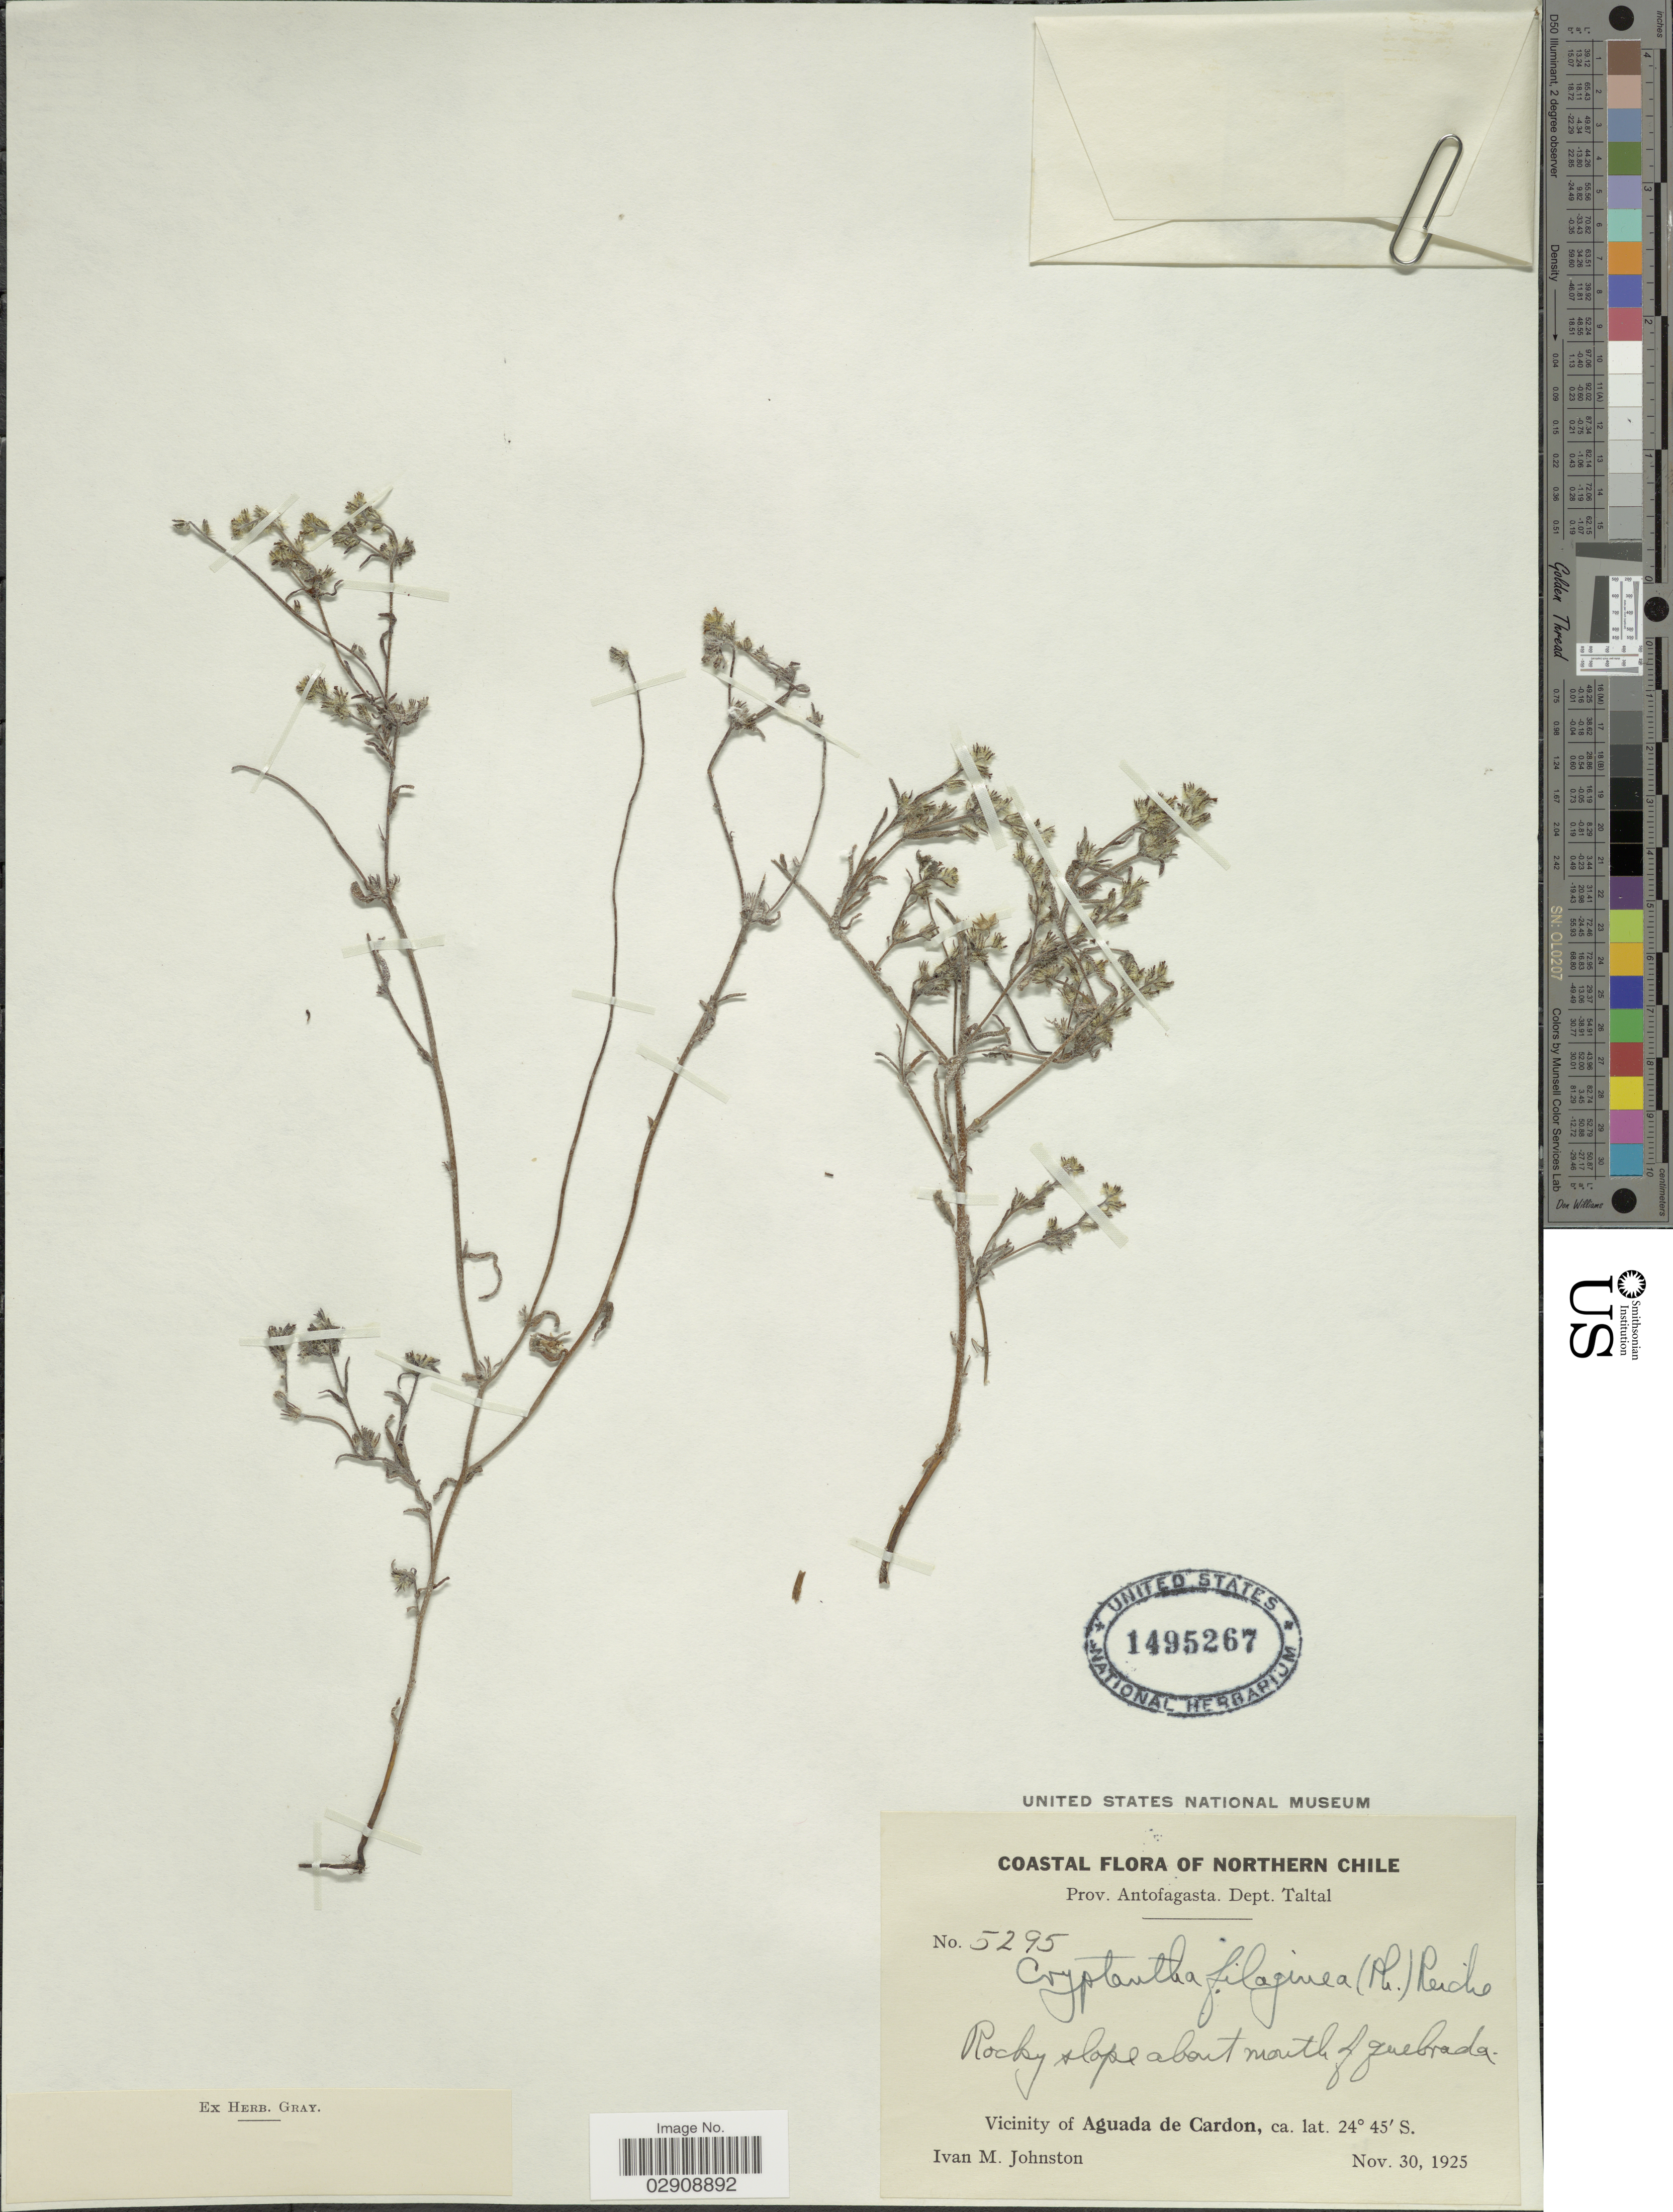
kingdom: Plantae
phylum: Tracheophyta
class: Magnoliopsida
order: Boraginales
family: Boraginaceae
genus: Cryptantha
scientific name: Cryptantha filaginea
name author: (Phil.) Reiche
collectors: I.M. Johnston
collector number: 5295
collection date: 1925-11-30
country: Chile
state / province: Antofagasta (II)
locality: Vicinity of Aguada de Cardon. Prov. Antofagasta, Dept. Taltal. Northern Chile.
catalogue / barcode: US 1495267